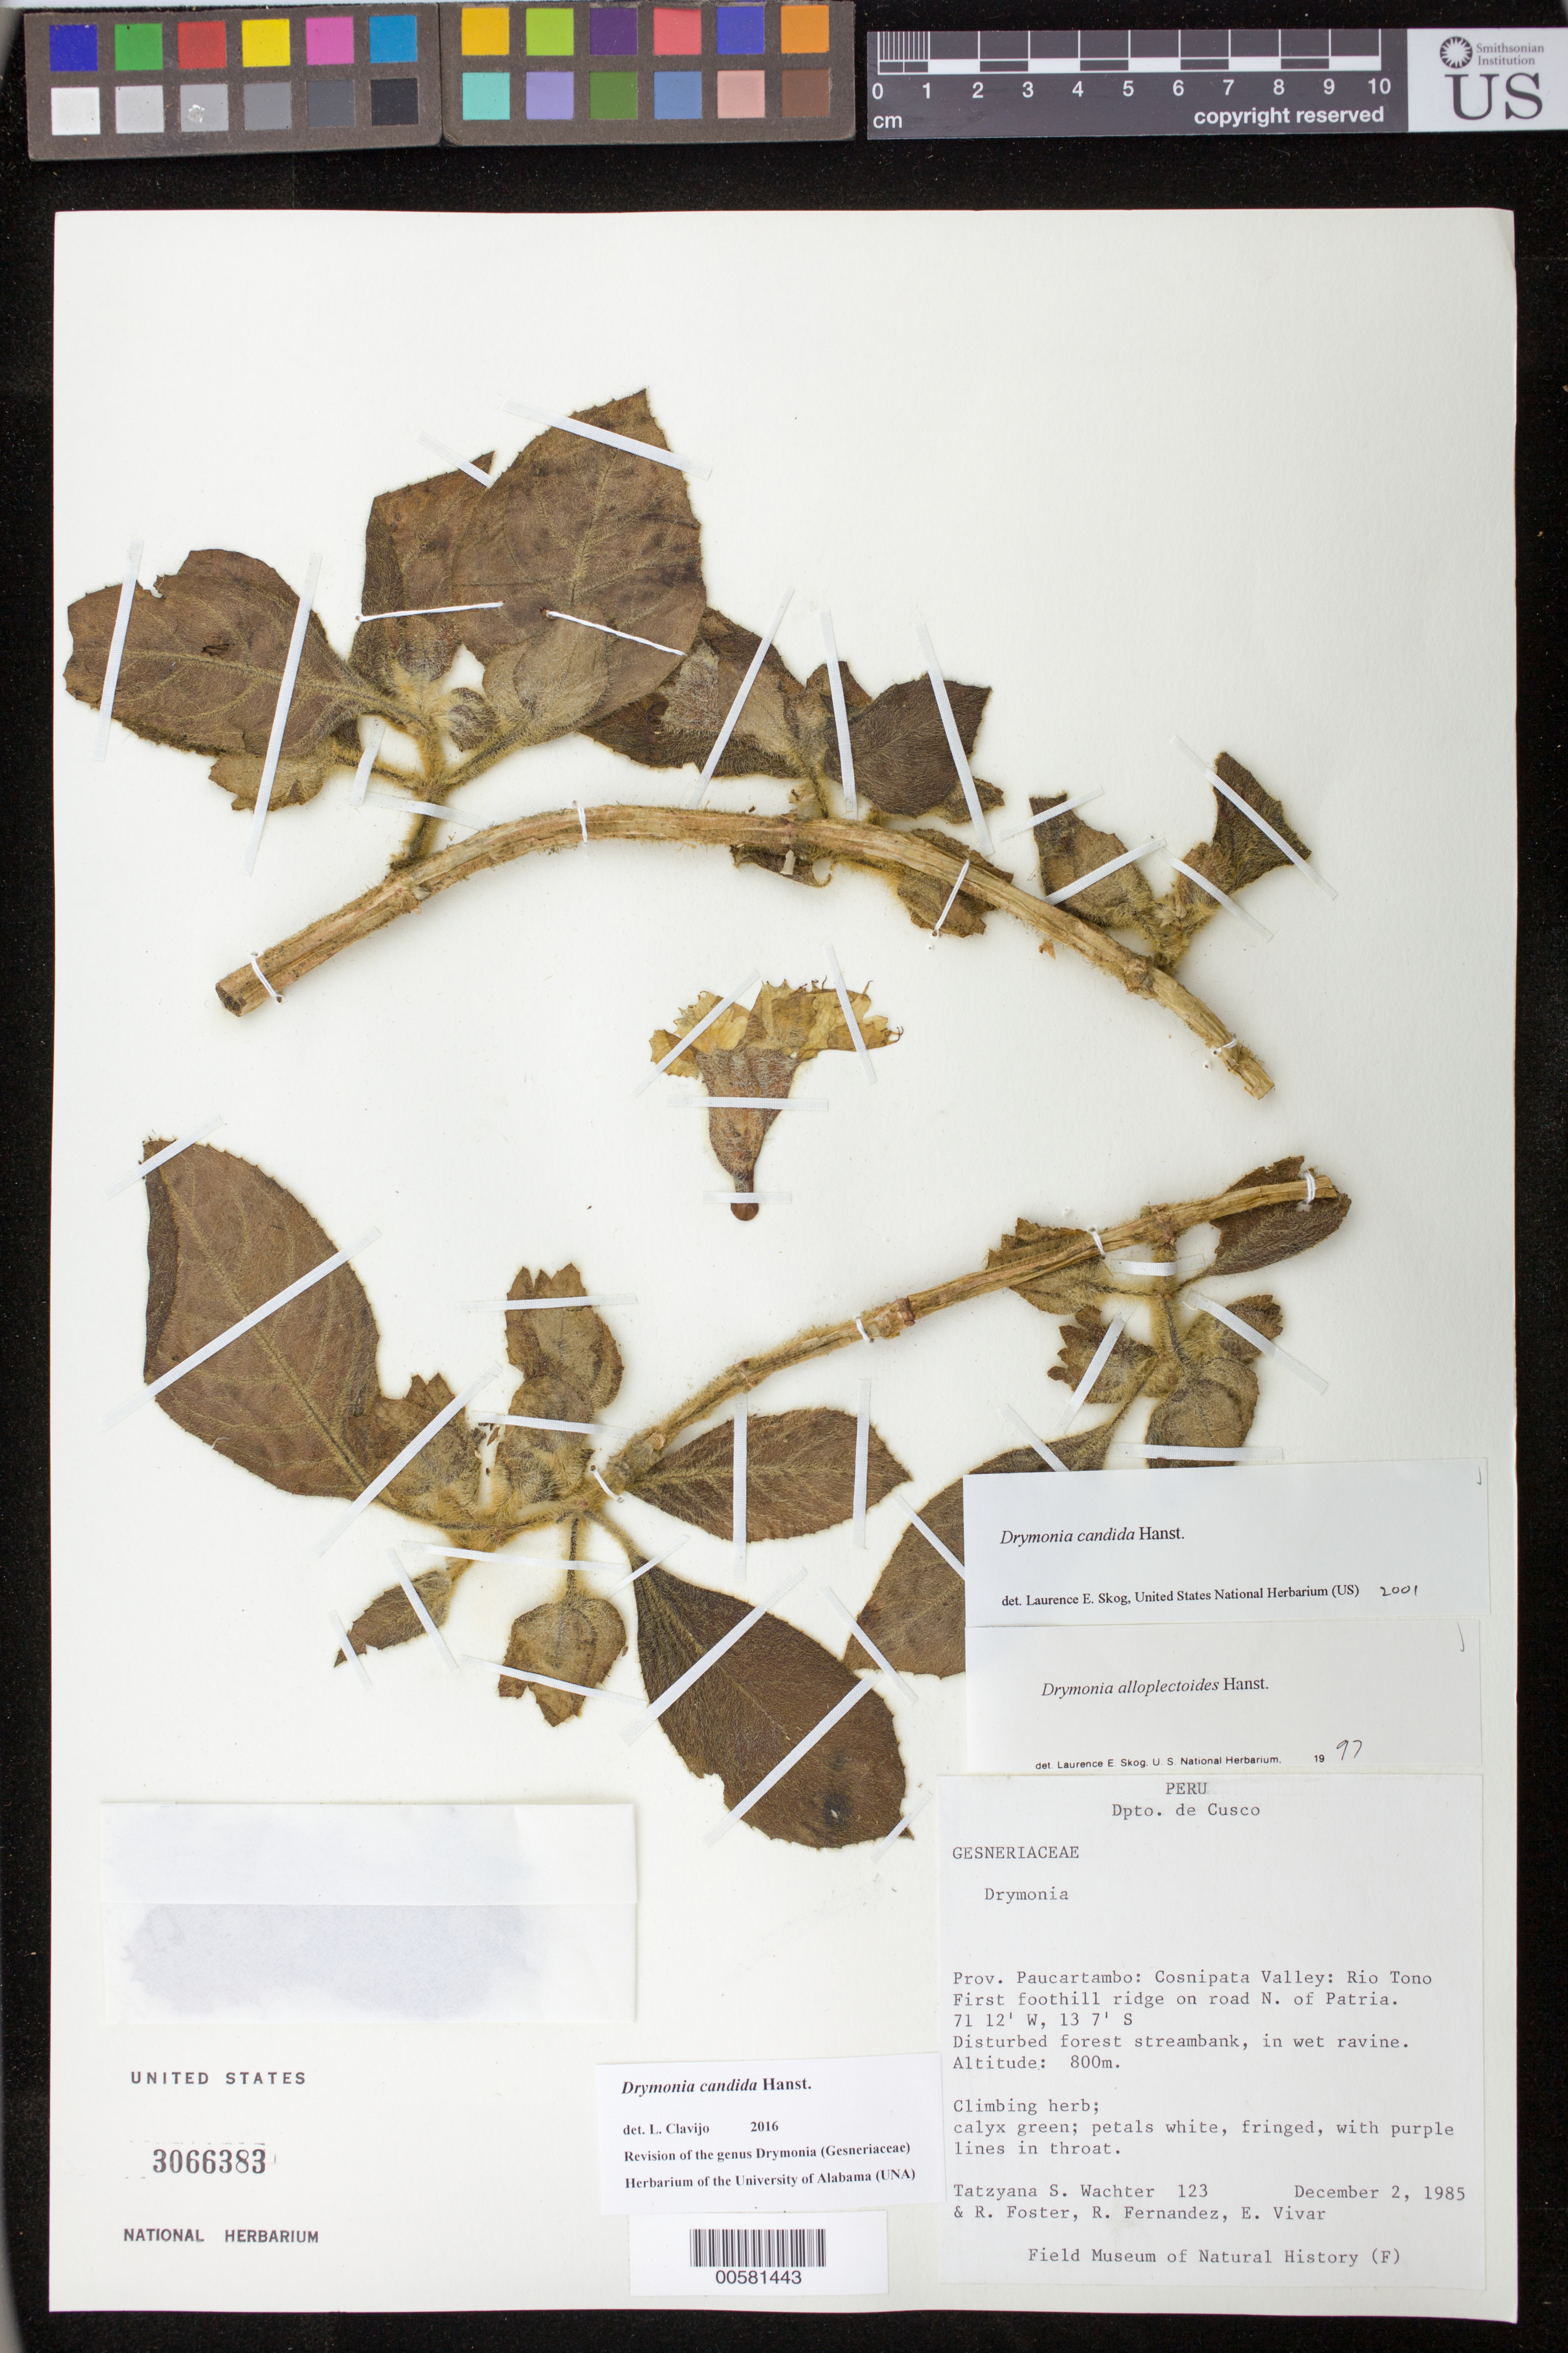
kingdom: Plantae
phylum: Tracheophyta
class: Magnoliopsida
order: Lamiales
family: Gesneriaceae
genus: Drymonia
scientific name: Drymonia candida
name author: Hanst.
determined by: Skog, Laurence E.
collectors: T. Wachter, R. Foster, R. Fernandez & E. Vivar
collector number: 123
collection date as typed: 02 Dec 1985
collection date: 1985-12-02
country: Peru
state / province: Cusco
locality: Prov. Paucartambo; Cosnipata Valley, Rio Tono, first foothill ridge on road N of Patria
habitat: Disturbed forest streambank, in wet ravine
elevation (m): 800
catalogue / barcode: US 3066383